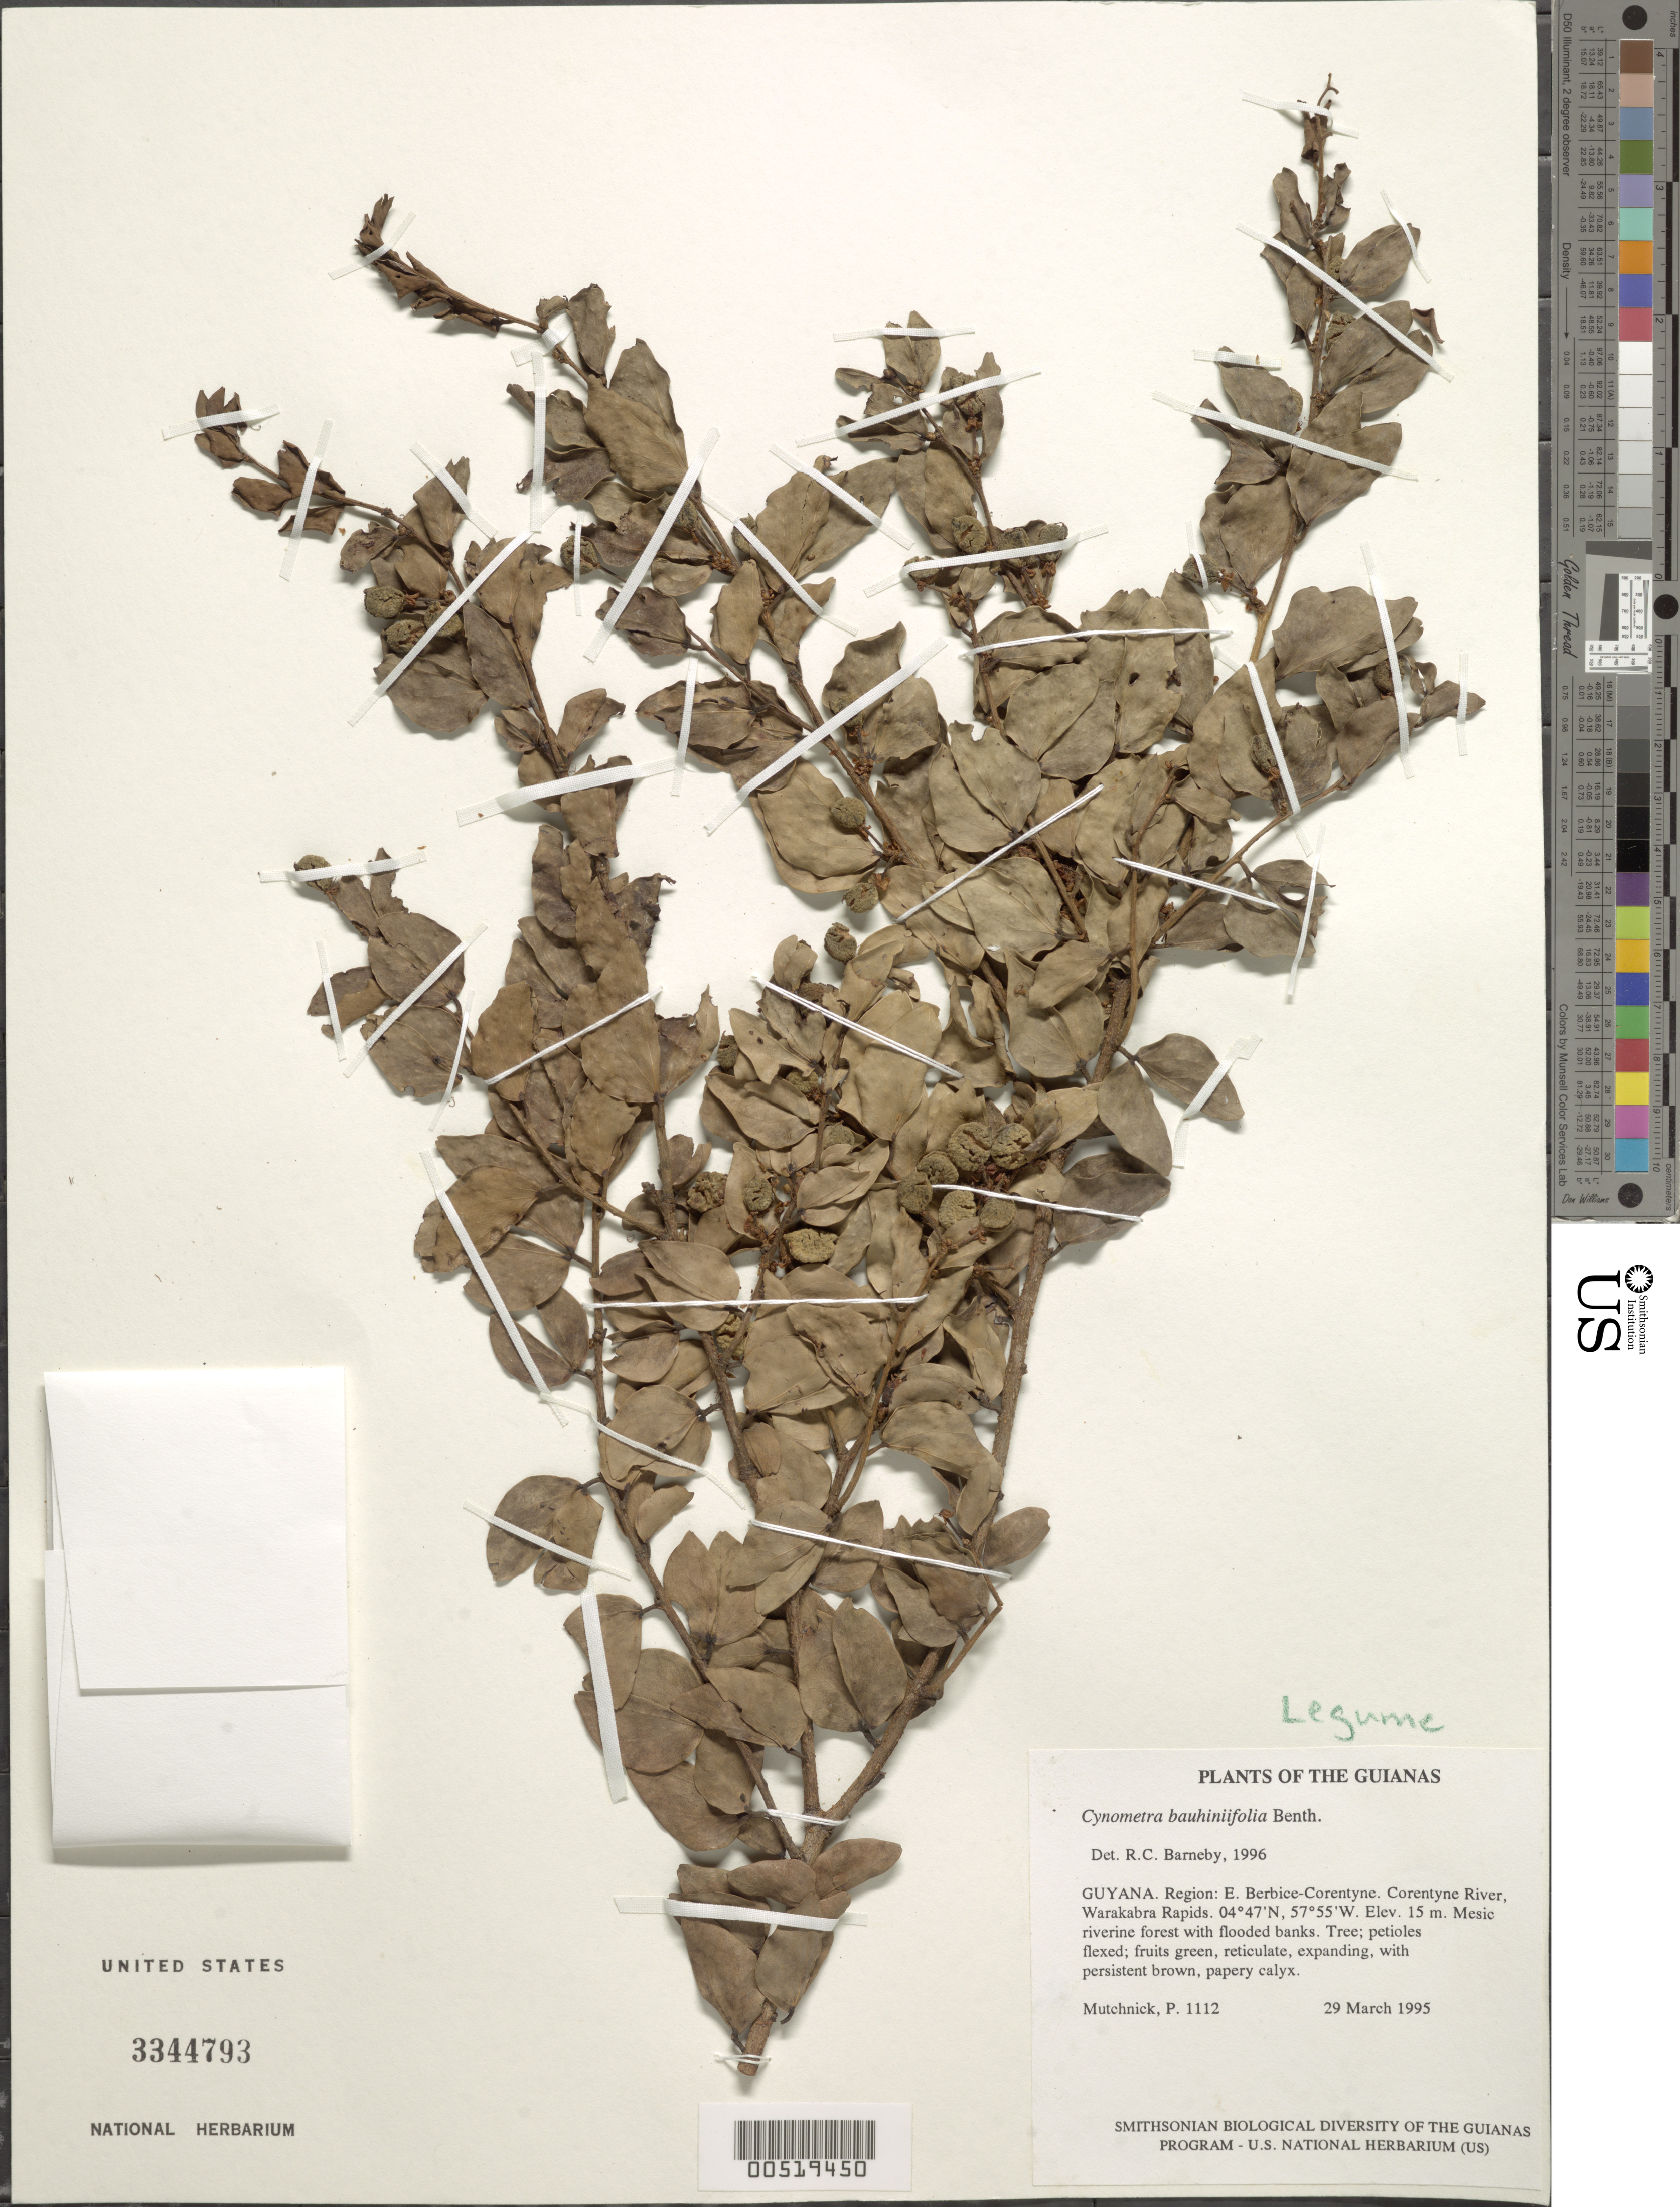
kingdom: Plantae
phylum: Tracheophyta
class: Magnoliopsida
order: Fabales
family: Fabaceae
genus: Cynometra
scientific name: Cynometra bauhiniifolia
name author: Benth.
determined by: Barneby, Rupert C., (NY)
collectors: P. Mutchnick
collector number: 1112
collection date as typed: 29 March 1995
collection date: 1995-03-29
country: Guyana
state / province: E. Berbice-Corentyne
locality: Corentyne River, Warakabra Rapids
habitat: Mesic riverine forest with flooded banks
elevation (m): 15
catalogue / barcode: US 3344793